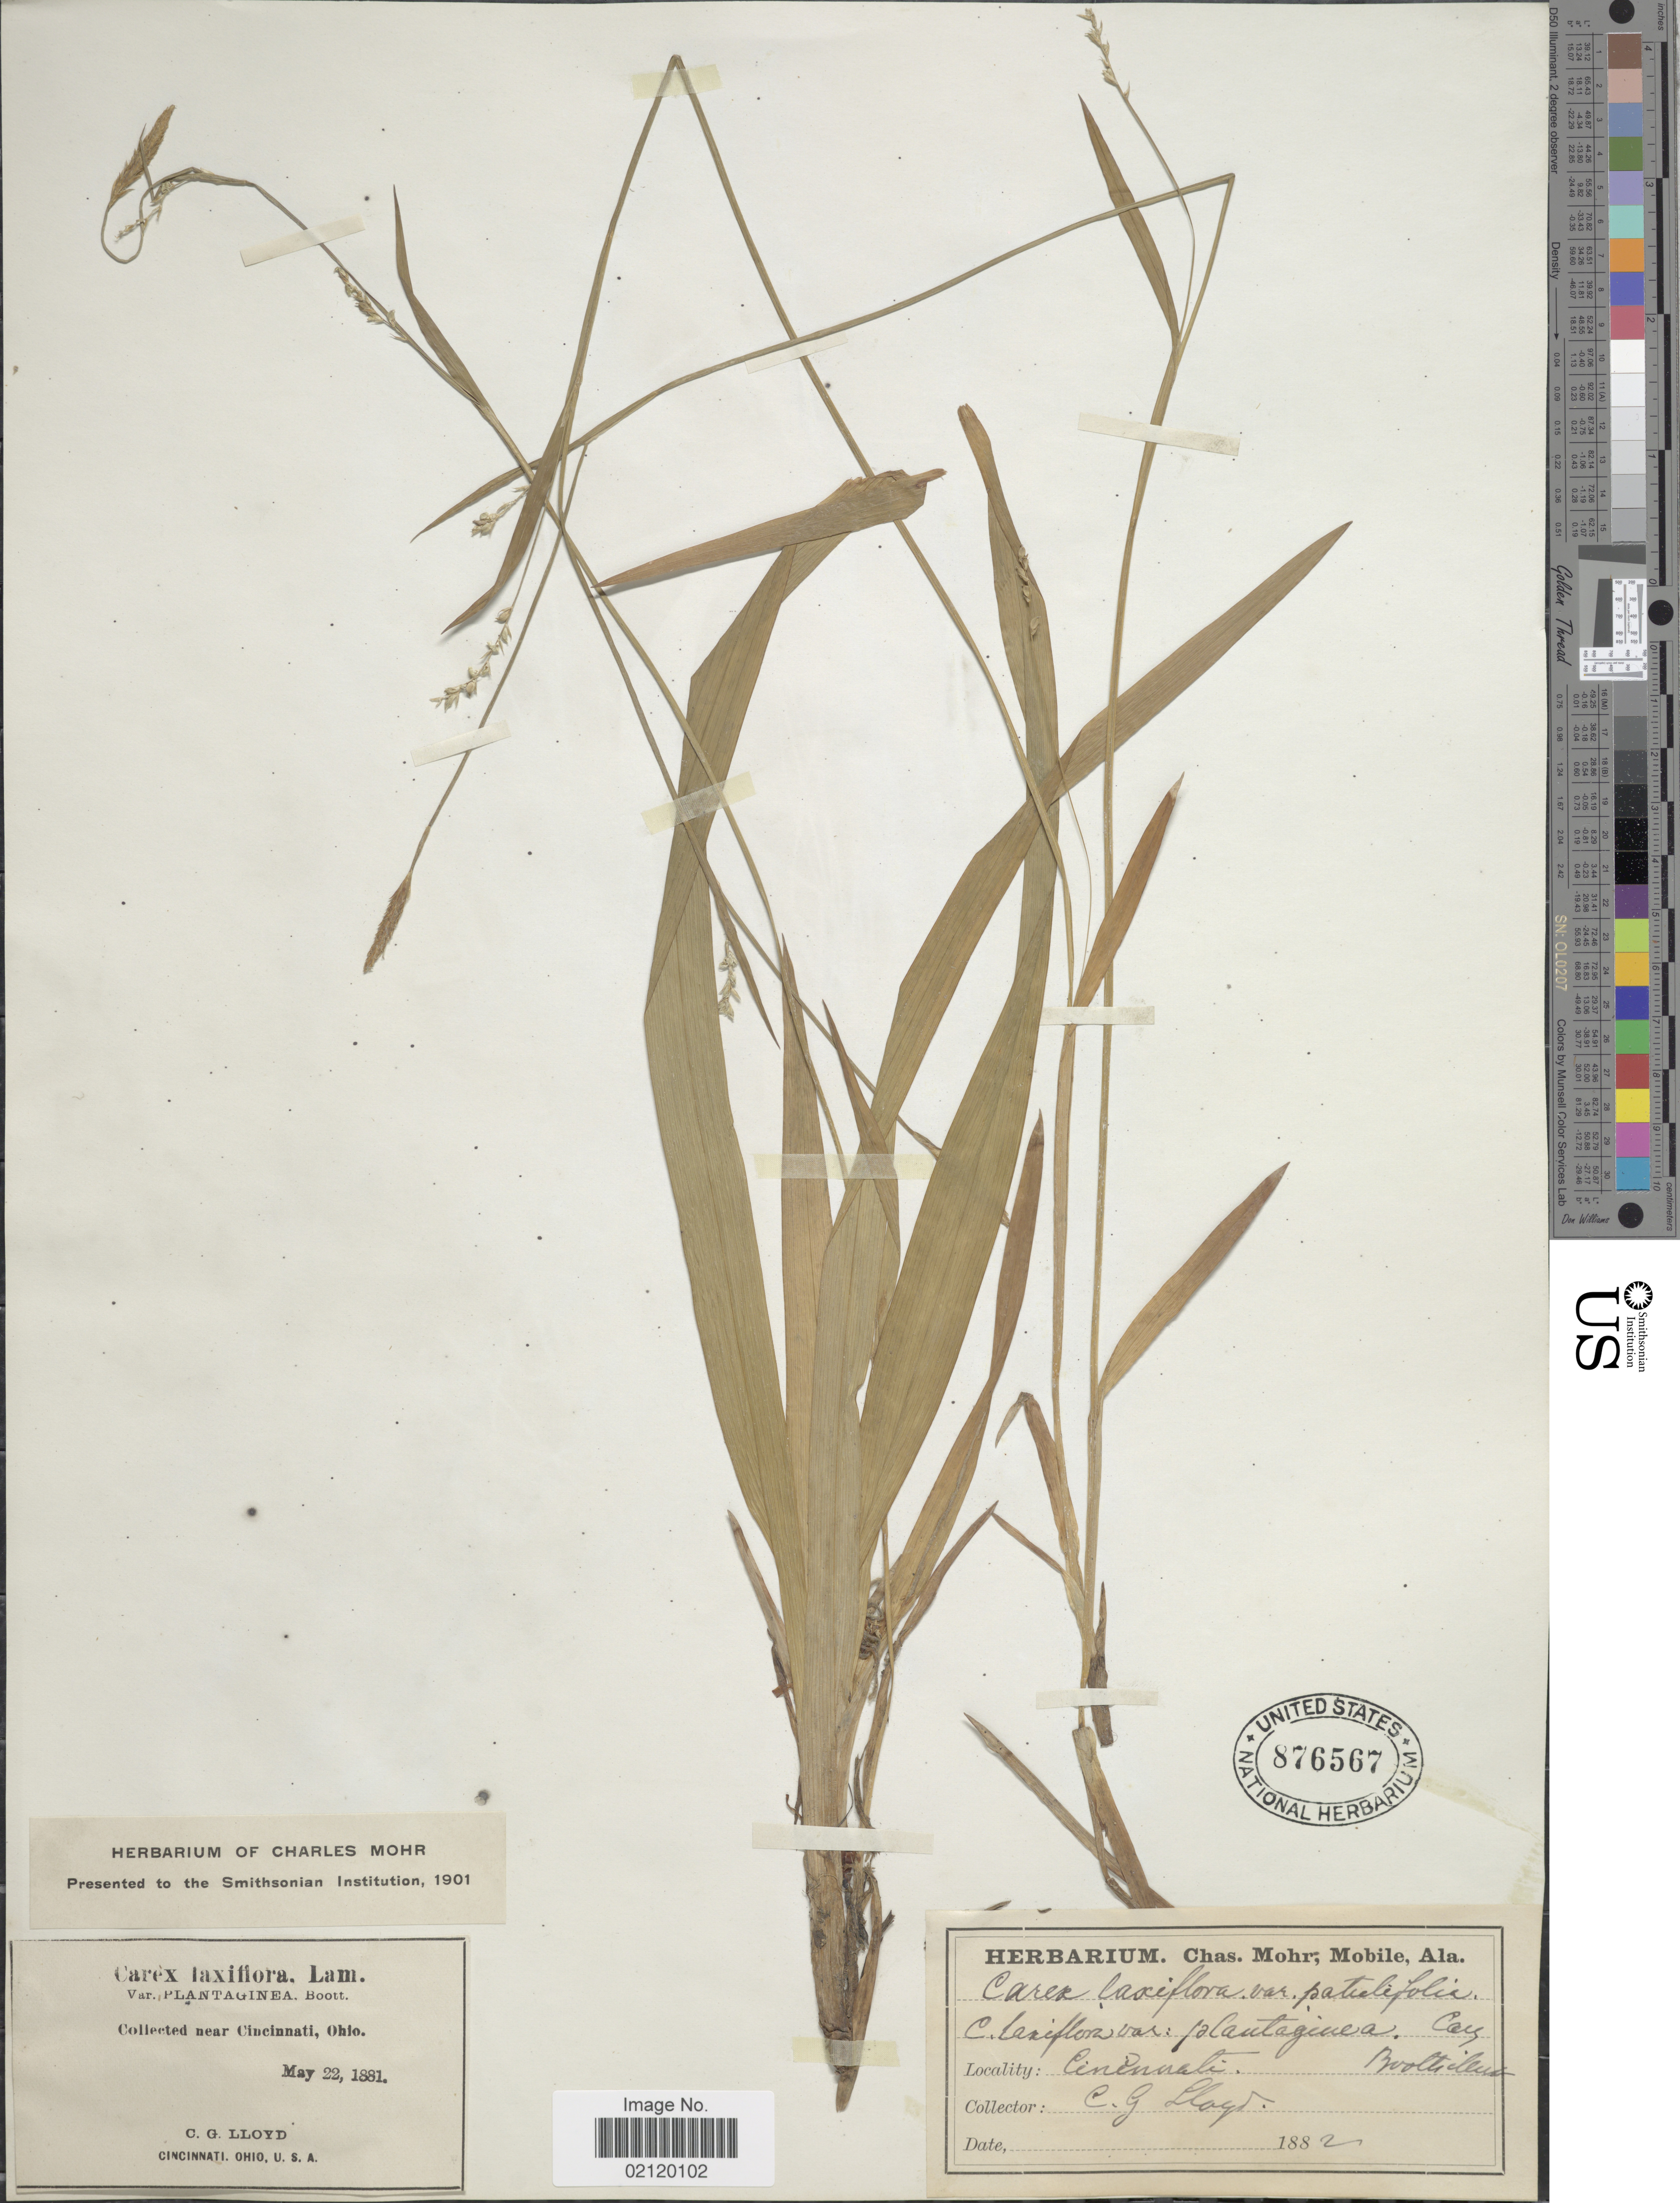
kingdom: Plantae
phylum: Tracheophyta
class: Liliopsida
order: Poales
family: Cyperaceae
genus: Carex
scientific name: Carex laxiflora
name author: Lam.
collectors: C. G. Lloyd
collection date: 1881-05-22/1882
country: United States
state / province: Ohio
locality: Near Cincinnati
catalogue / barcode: US 876567